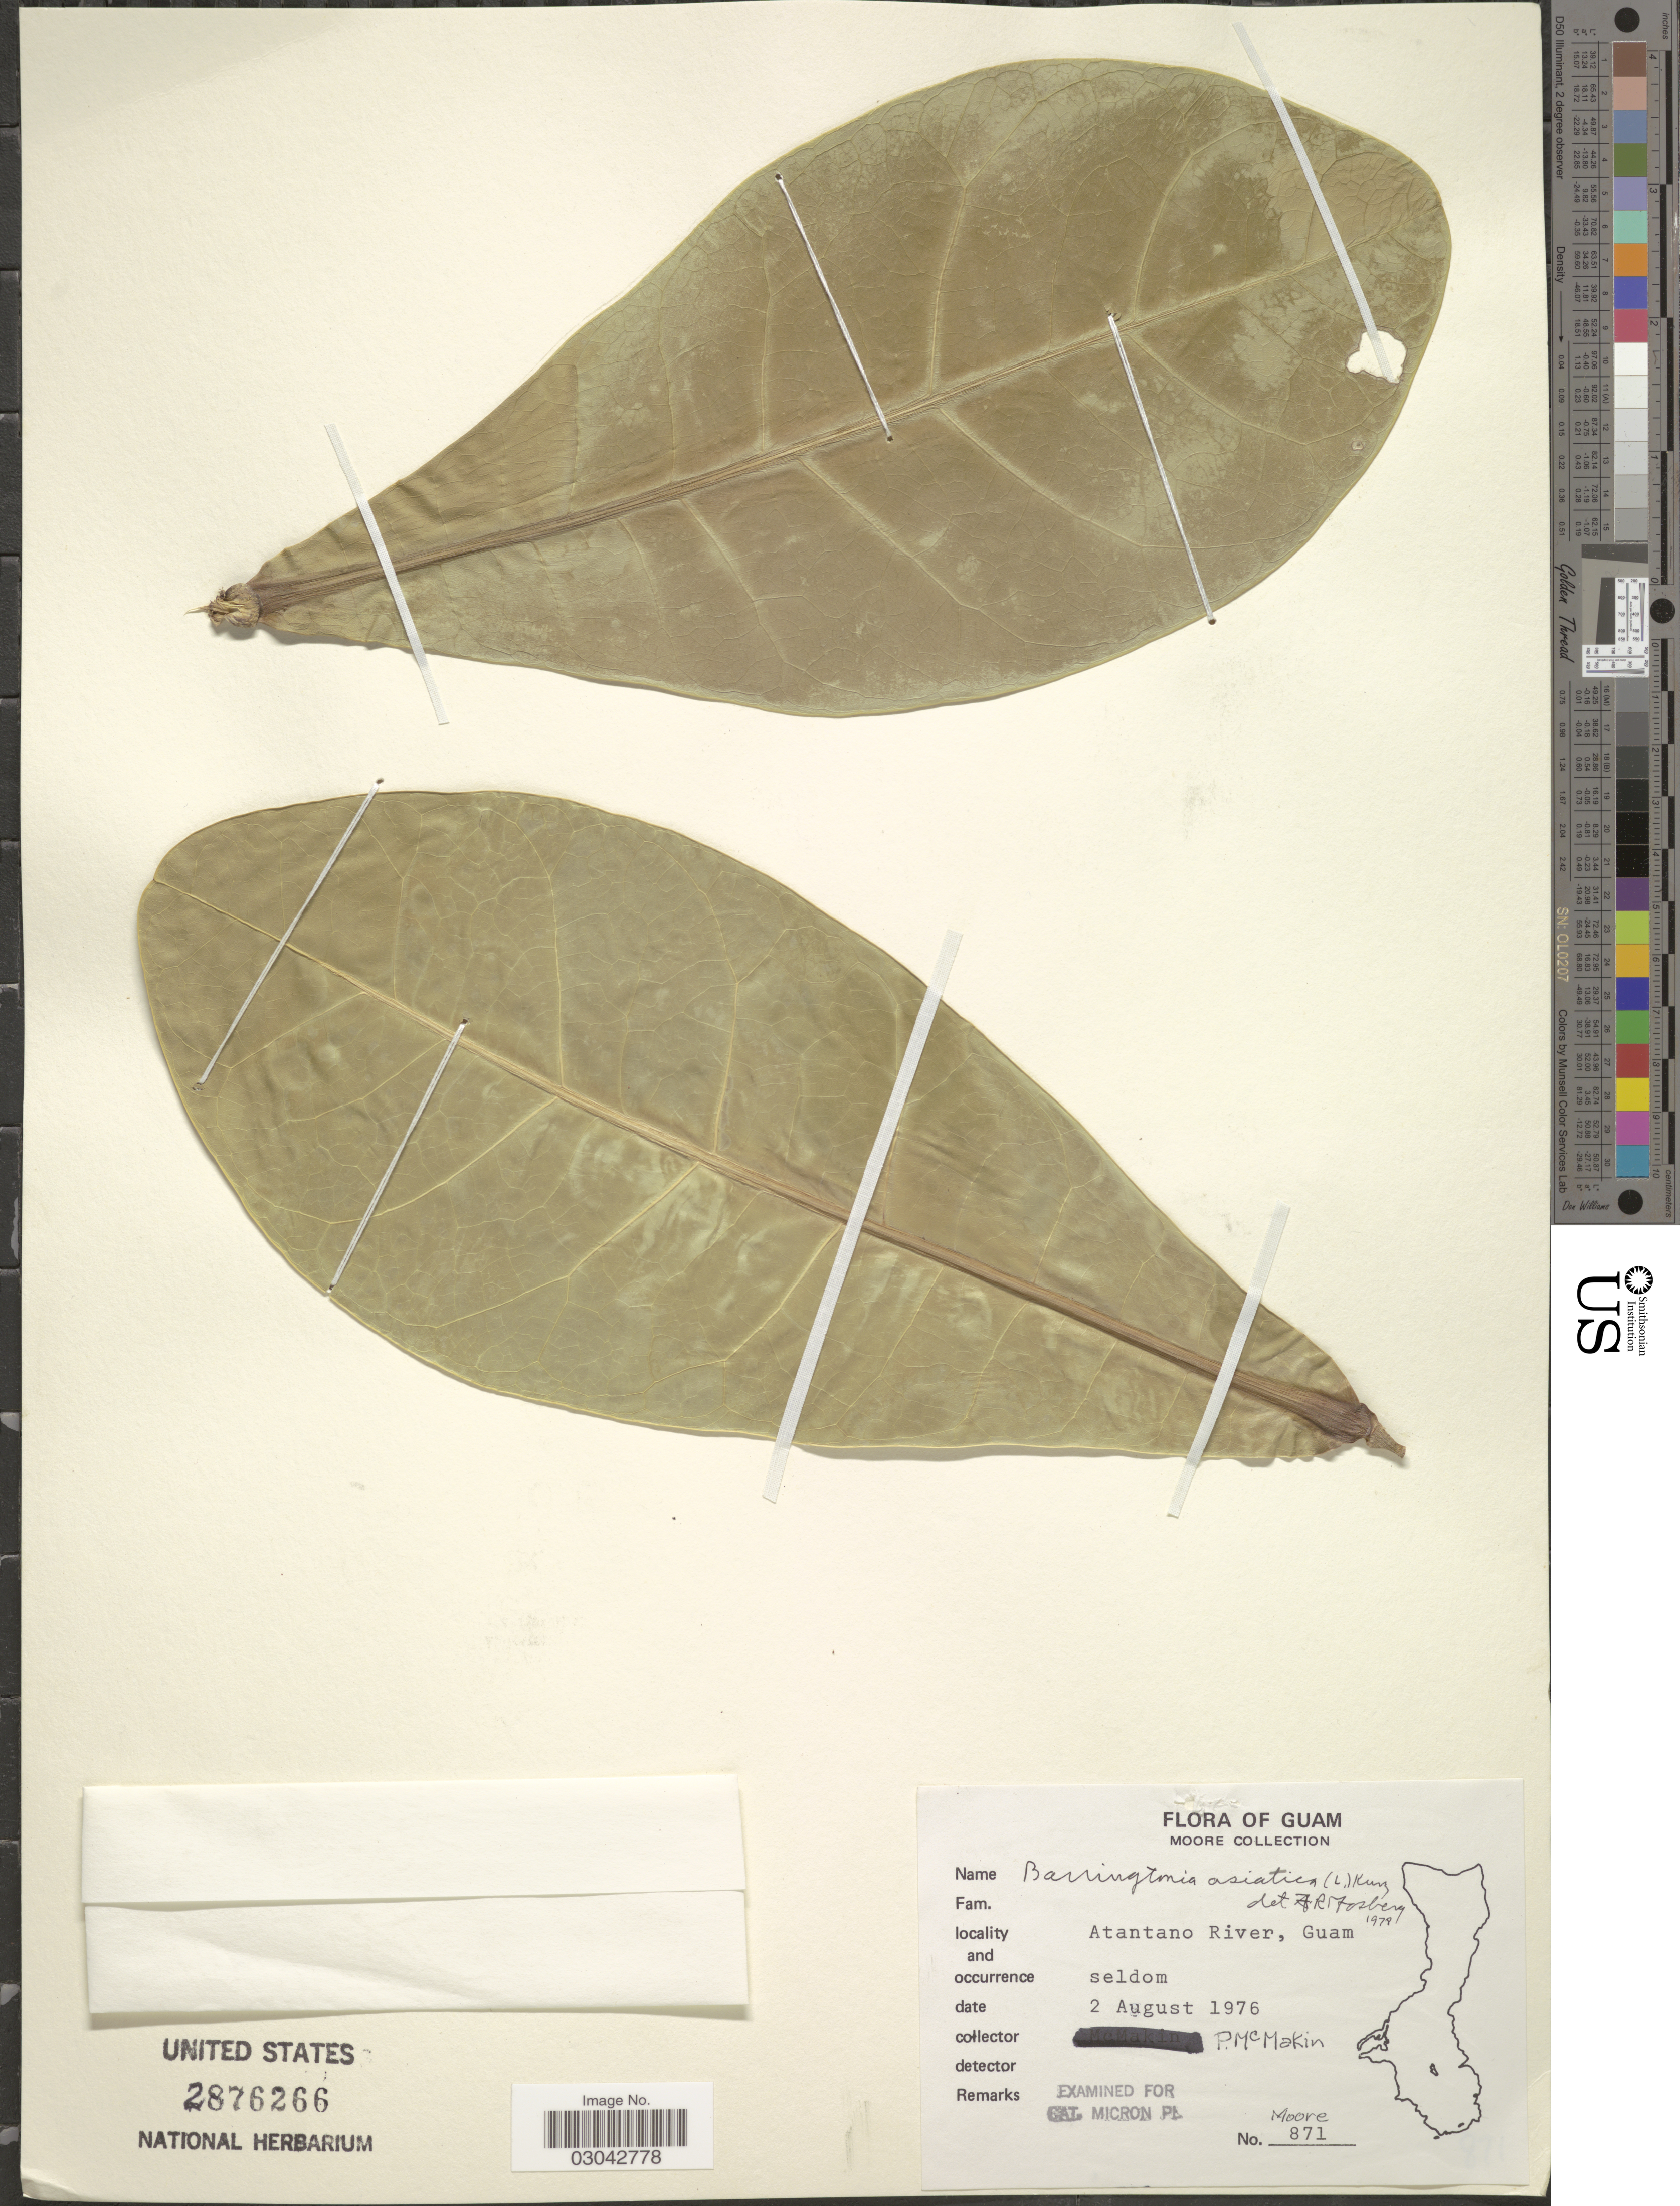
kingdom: Plantae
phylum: Tracheophyta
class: Magnoliopsida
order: Ericales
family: Lecythidaceae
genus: Barringtonia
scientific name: Barringtonia asiatica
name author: (L.) Kurz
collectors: P. McMakin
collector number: Moore?871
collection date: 1976-08-02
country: Guam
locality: Atantano River, Guam.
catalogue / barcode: US 2876266